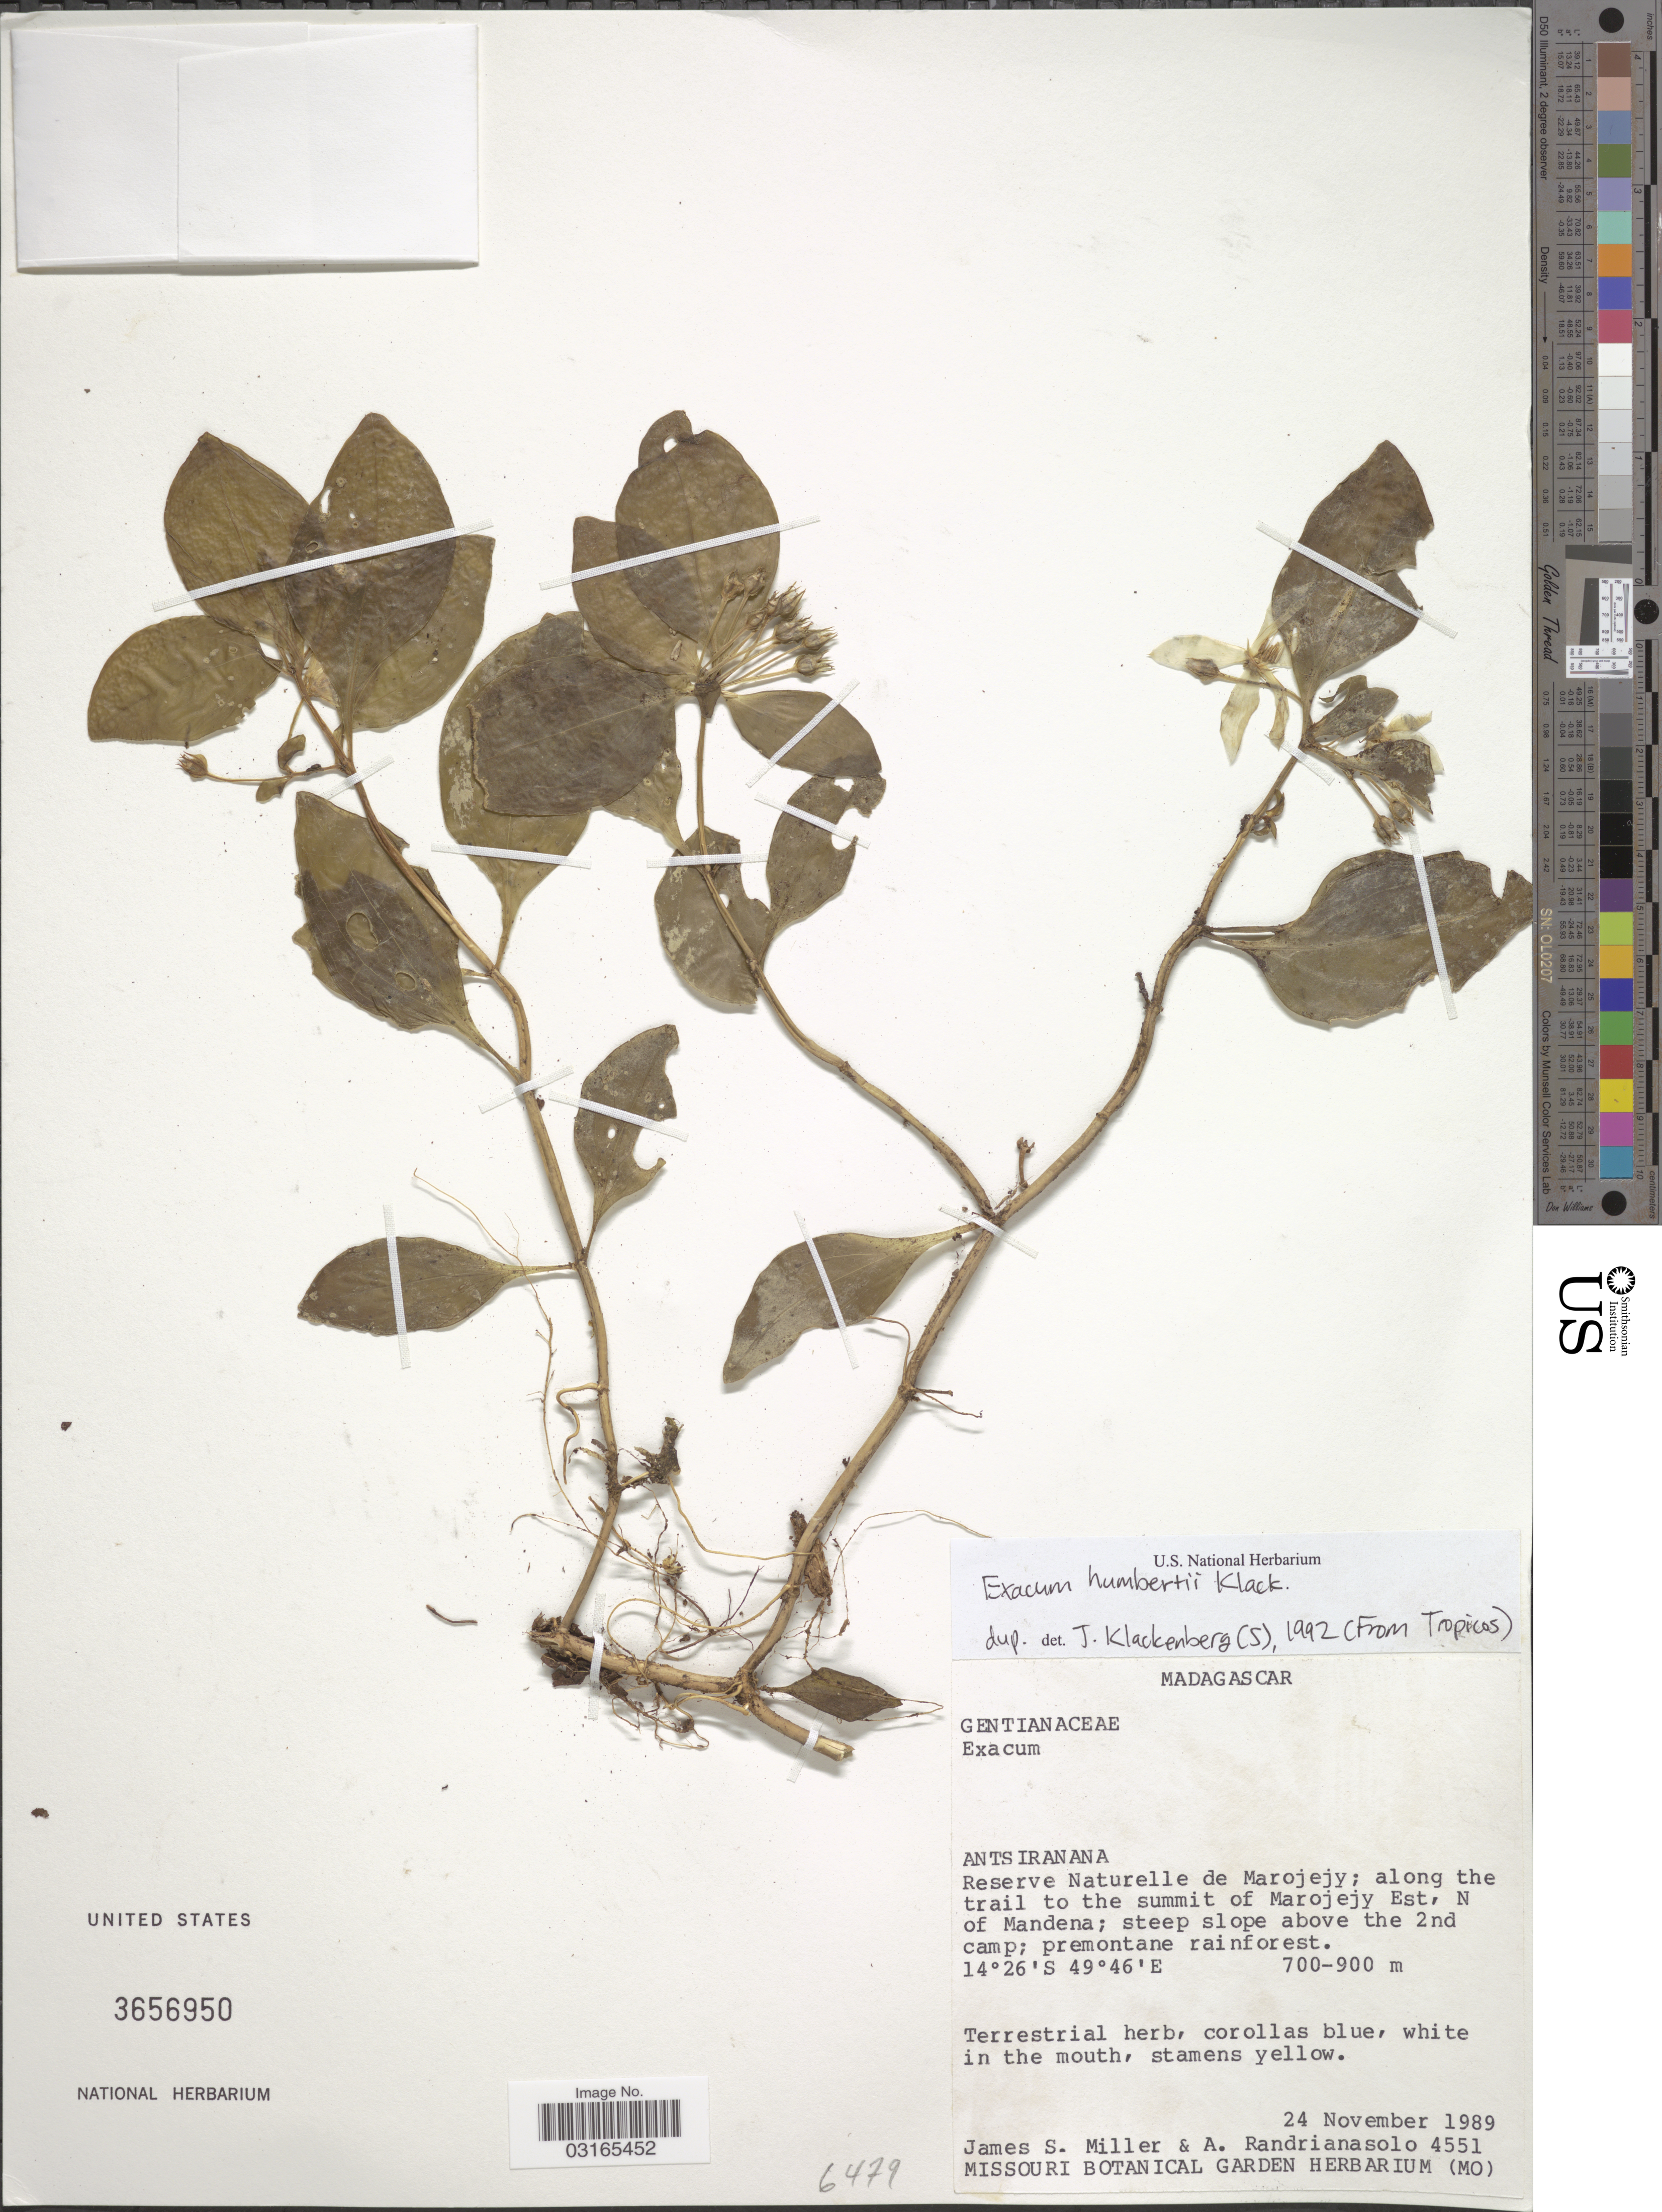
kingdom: Plantae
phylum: Tracheophyta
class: Magnoliopsida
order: Gentianales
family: Gentianaceae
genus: Exacum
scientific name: Exacum humbertii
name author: Klack.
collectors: J. S. Miller & A. Randrianasolo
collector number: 4551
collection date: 1989-11-24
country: Madagascar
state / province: Sava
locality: Reserve Naturelle de Marojejy; along the trail to the summit of Marojejy, Est, N of Mandena; steep slope above the 2nd camp.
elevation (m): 700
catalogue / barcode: US 3656950